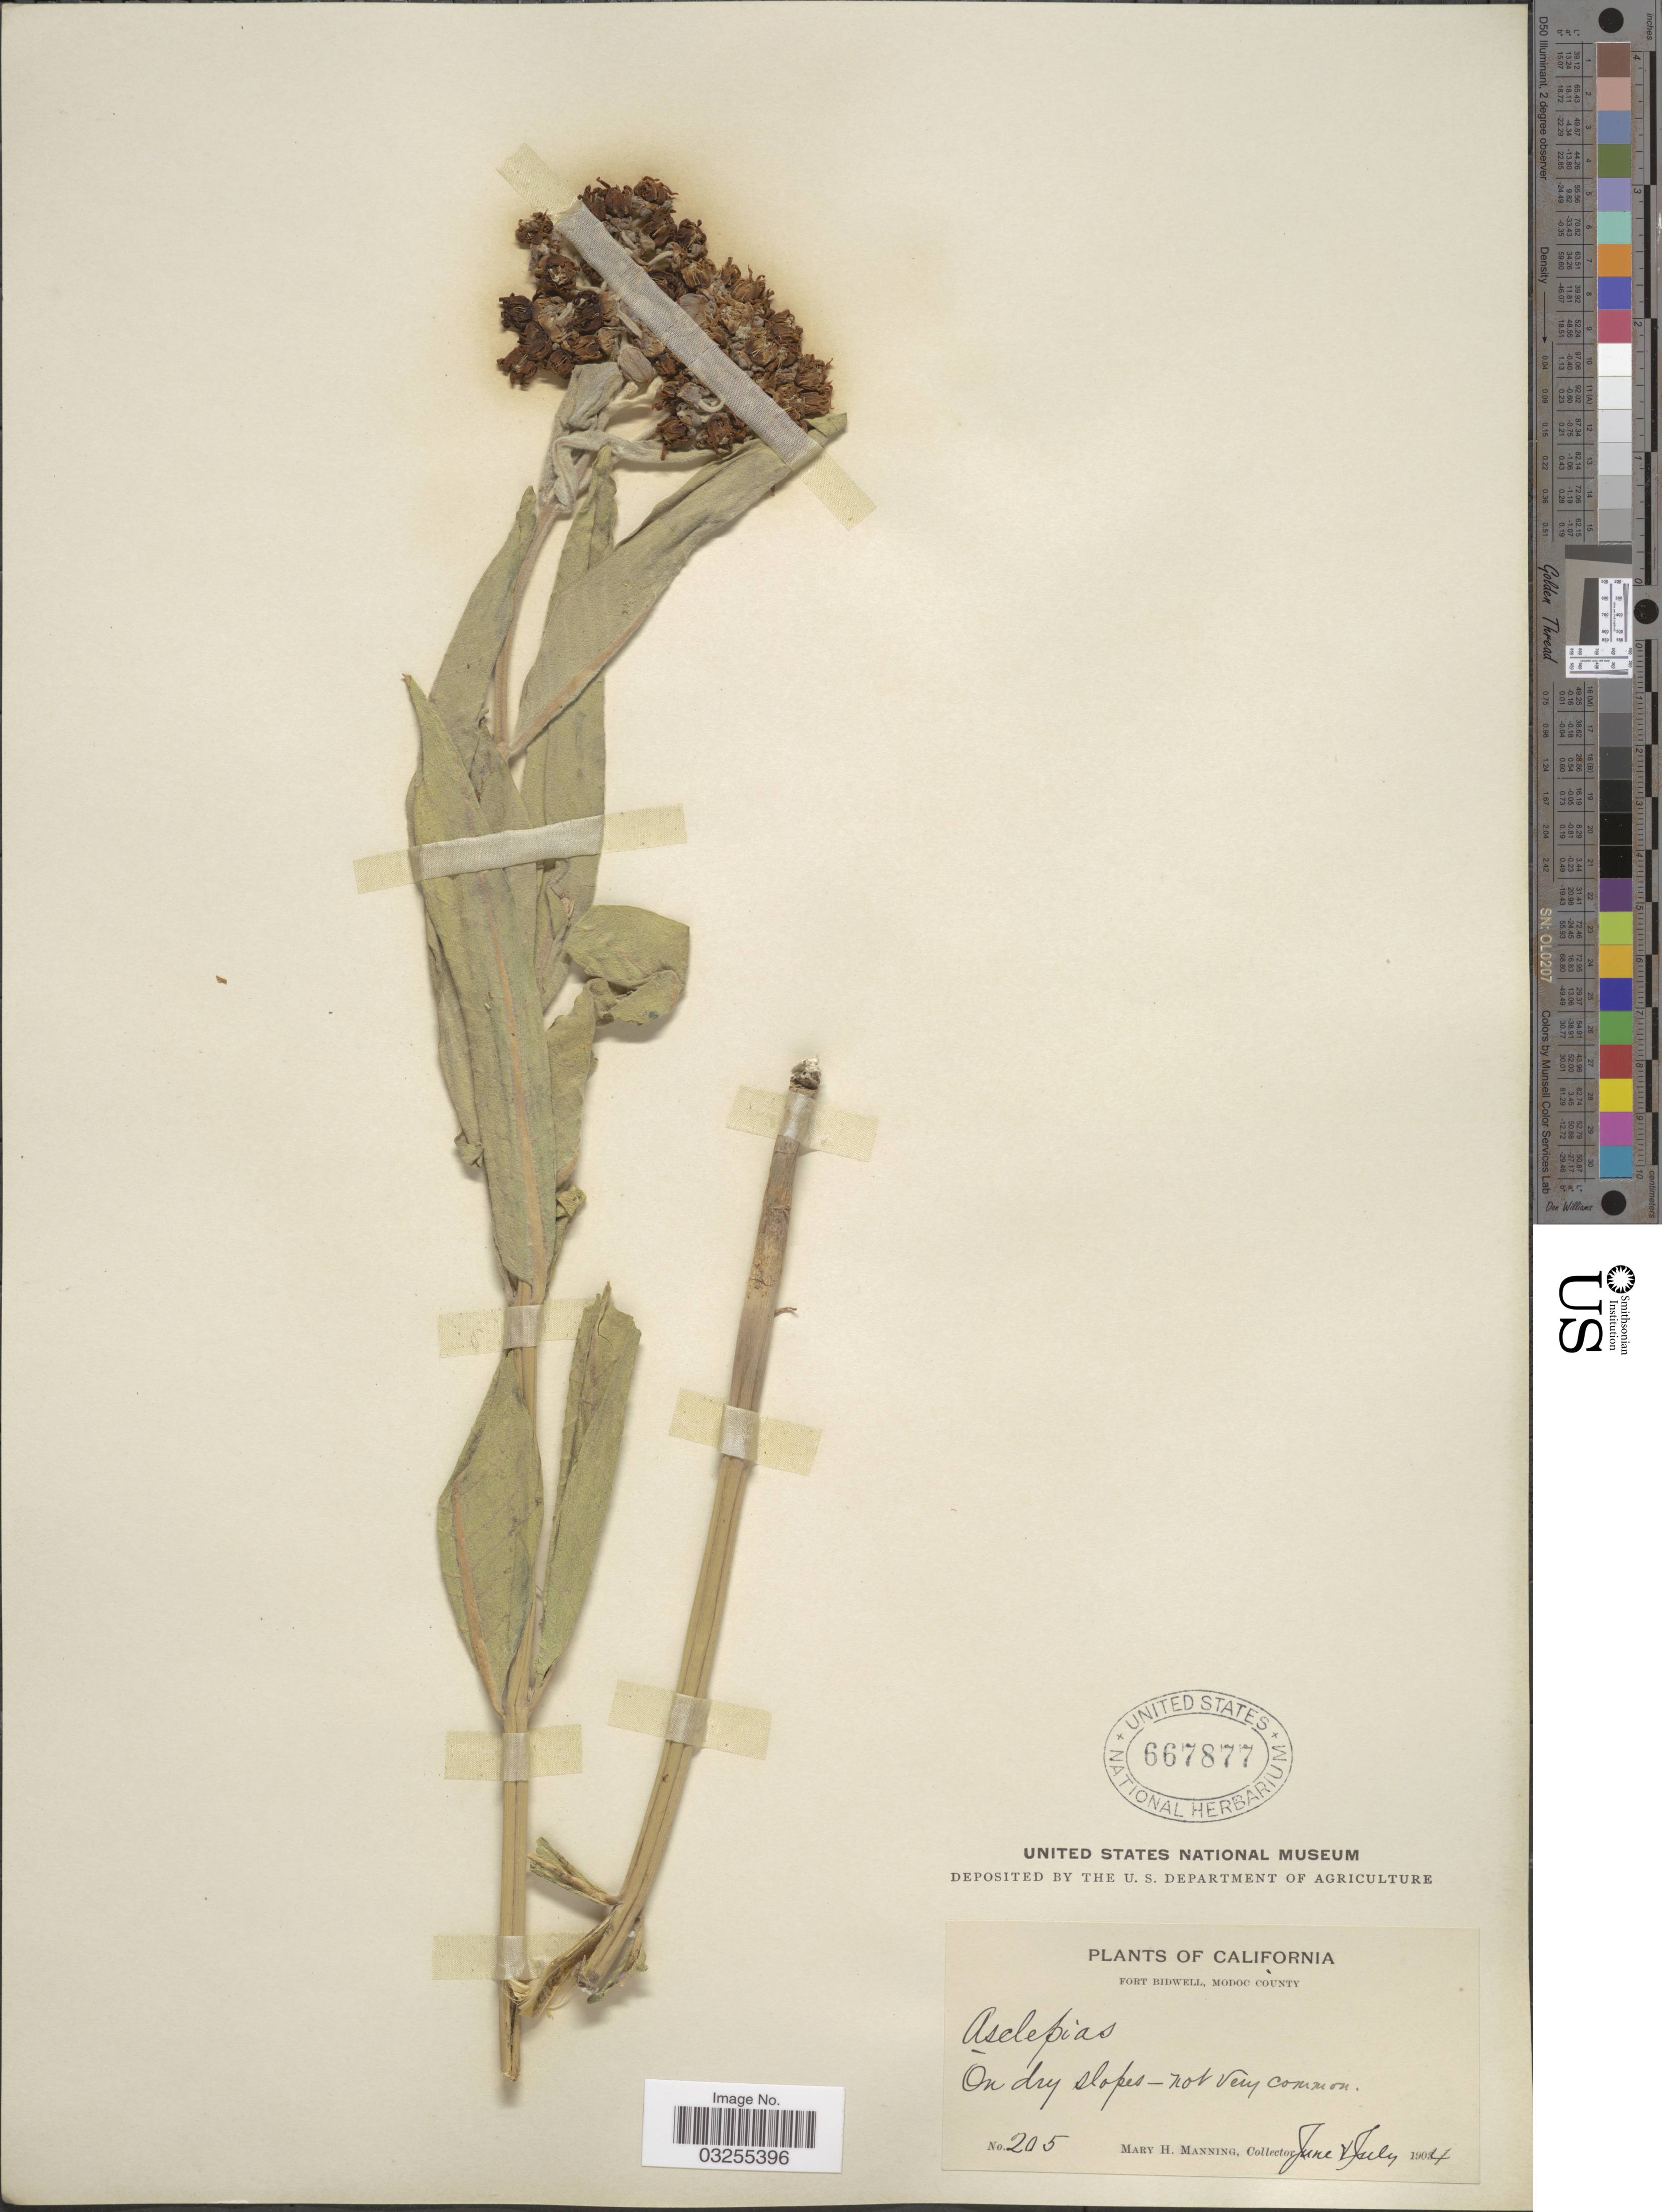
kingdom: Plantae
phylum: Tracheophyta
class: Magnoliopsida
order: Gentianales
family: Apocynaceae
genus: Asclepias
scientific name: Asclepias speciosa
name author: Torr.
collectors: M. Manning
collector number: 205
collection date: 1904-06/1904-07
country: United States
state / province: California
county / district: Modoc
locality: Fort Bidwell, Modoc County.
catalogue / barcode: US 667877